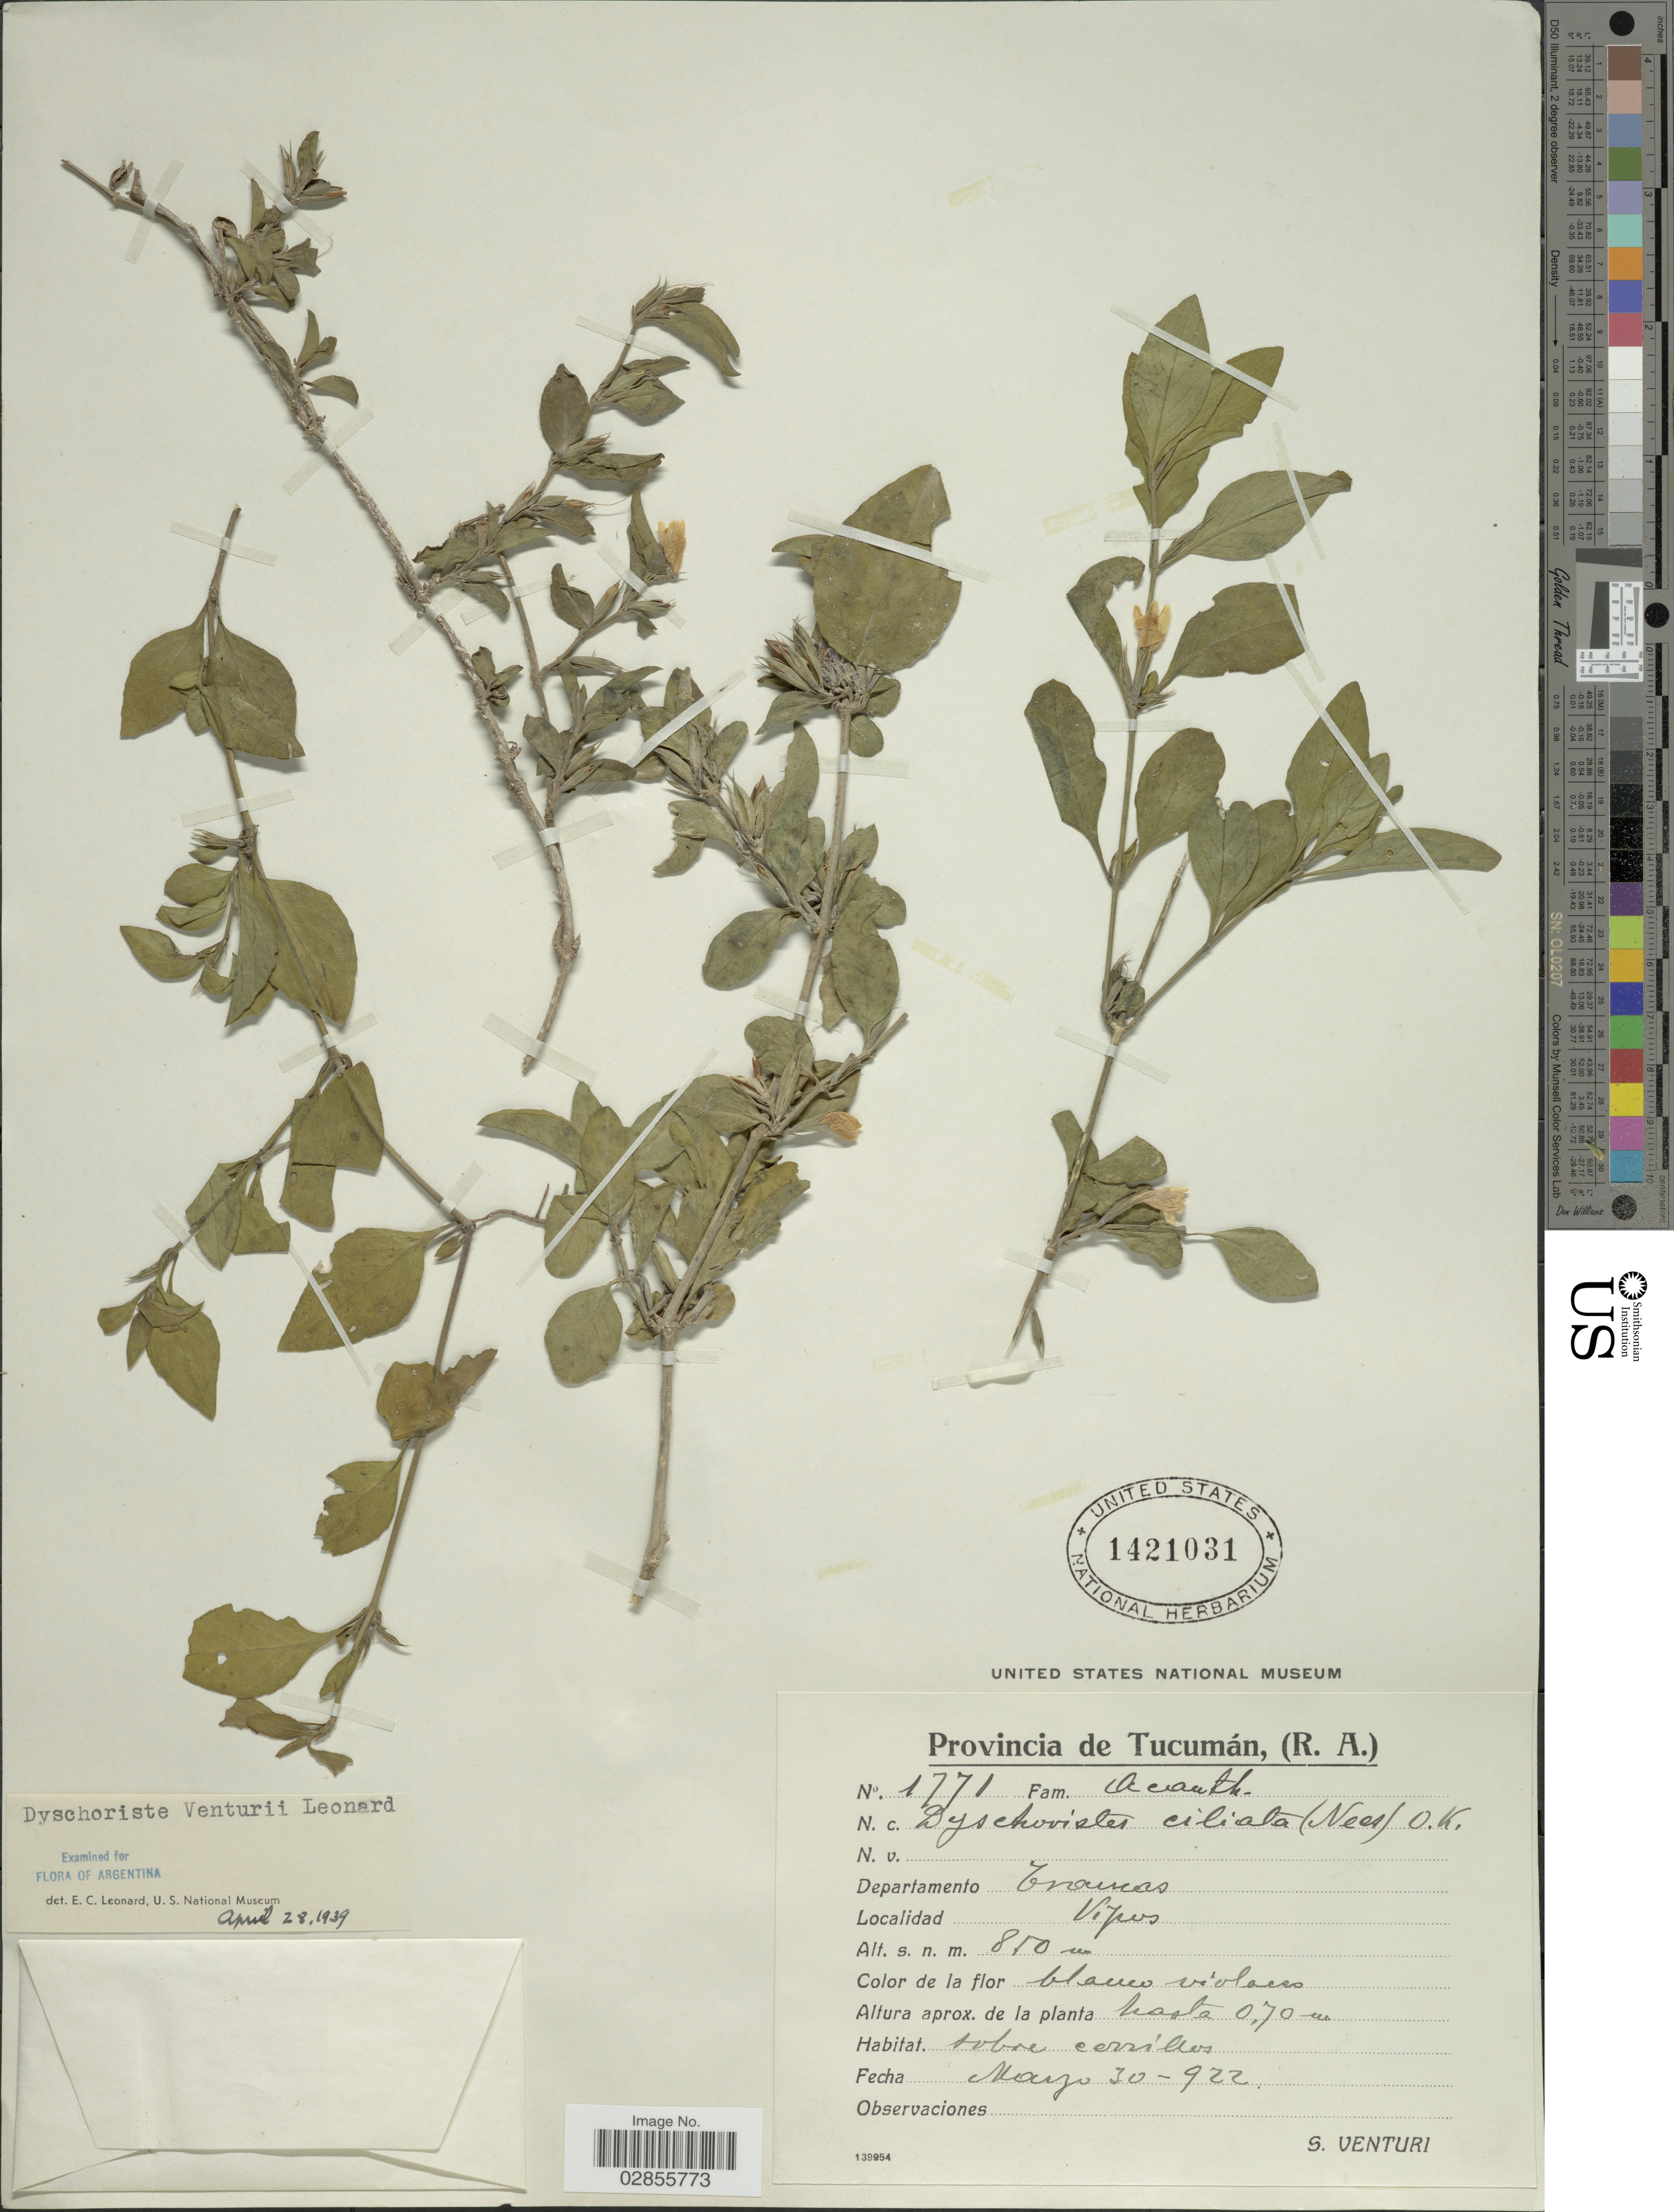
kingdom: Plantae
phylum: Tracheophyta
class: Magnoliopsida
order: Lamiales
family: Acanthaceae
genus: Dyschoriste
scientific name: Dyschoriste venturii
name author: Leonard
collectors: S. Venturi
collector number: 1771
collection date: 1922-03-30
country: Argentina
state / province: Tucuman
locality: (R. A.). Departamenta Trancas. Vipos.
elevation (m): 850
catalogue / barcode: US 1421031